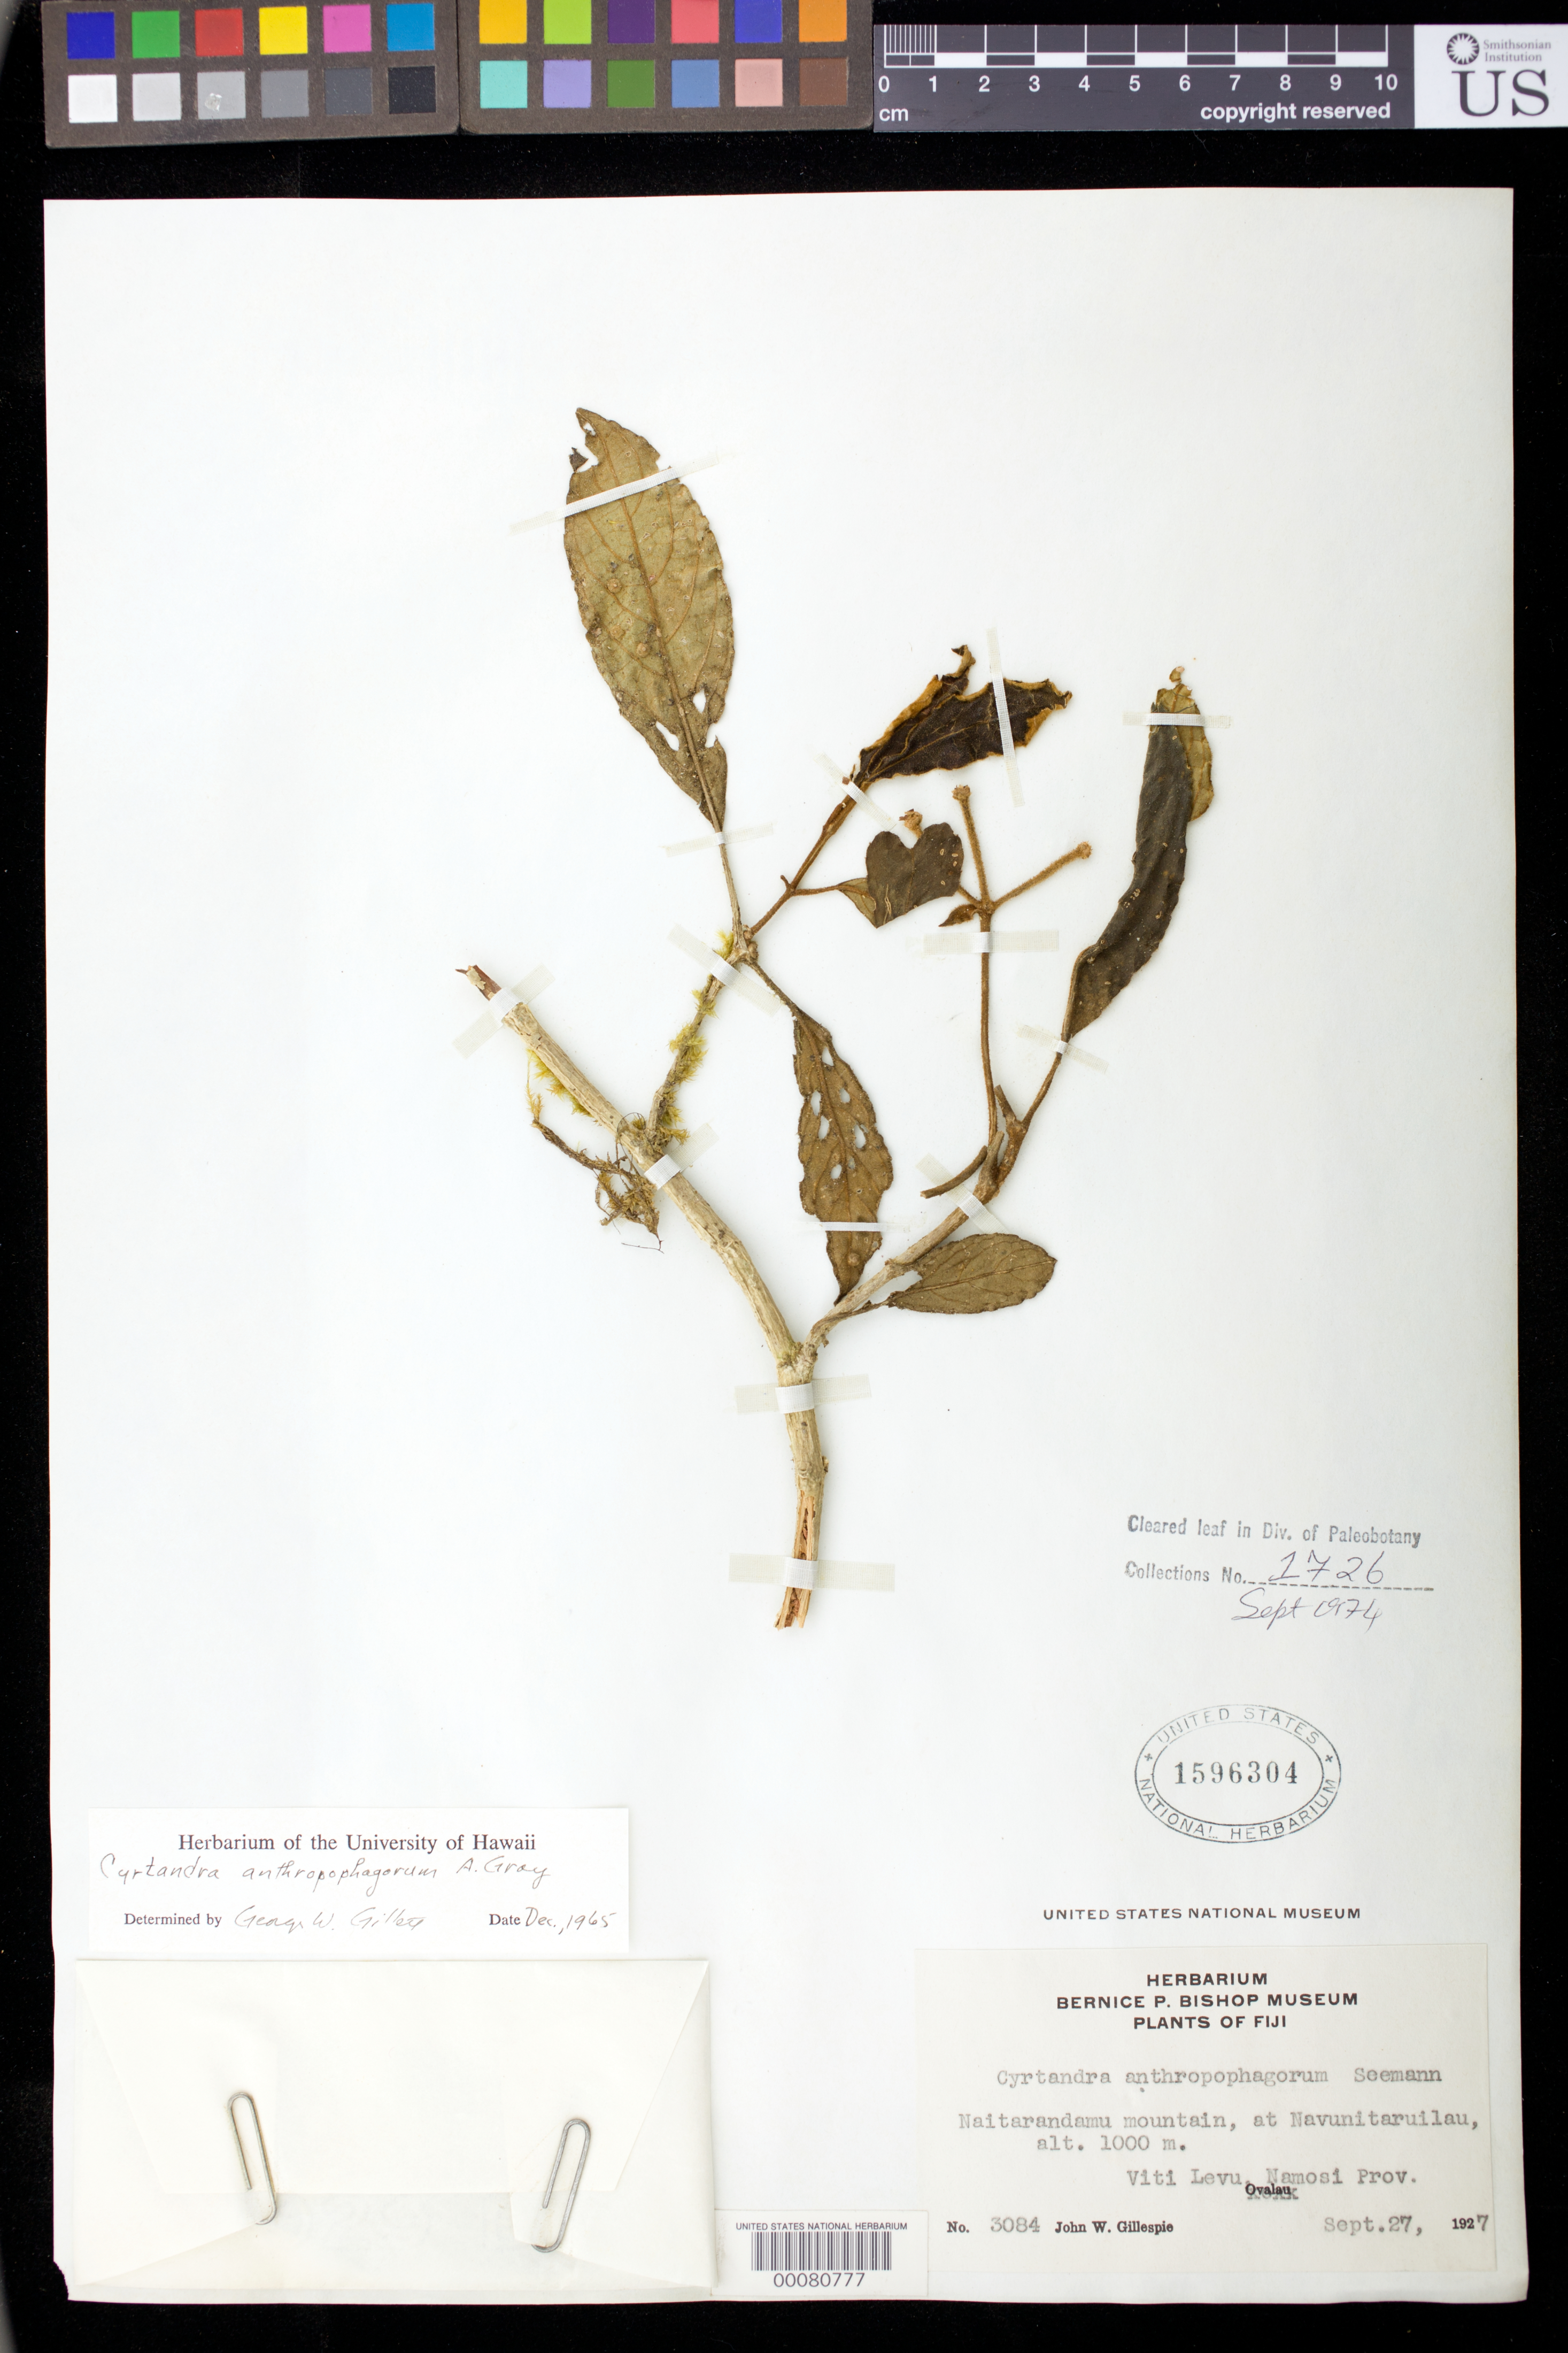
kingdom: Plantae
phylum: Tracheophyta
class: Magnoliopsida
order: Lamiales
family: Gesneriaceae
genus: Cyrtandra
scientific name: Cyrtandra anthropophagorum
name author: Seem. ex A. Gray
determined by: Gillett, G. W.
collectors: J. W. Gillespie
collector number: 3084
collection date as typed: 27 Sep 1927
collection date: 1927-09-27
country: Fiji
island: Viti Levu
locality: Namosi prov, naitarandamu mountain, at navunitaruilau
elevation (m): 1000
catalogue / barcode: US 1596304